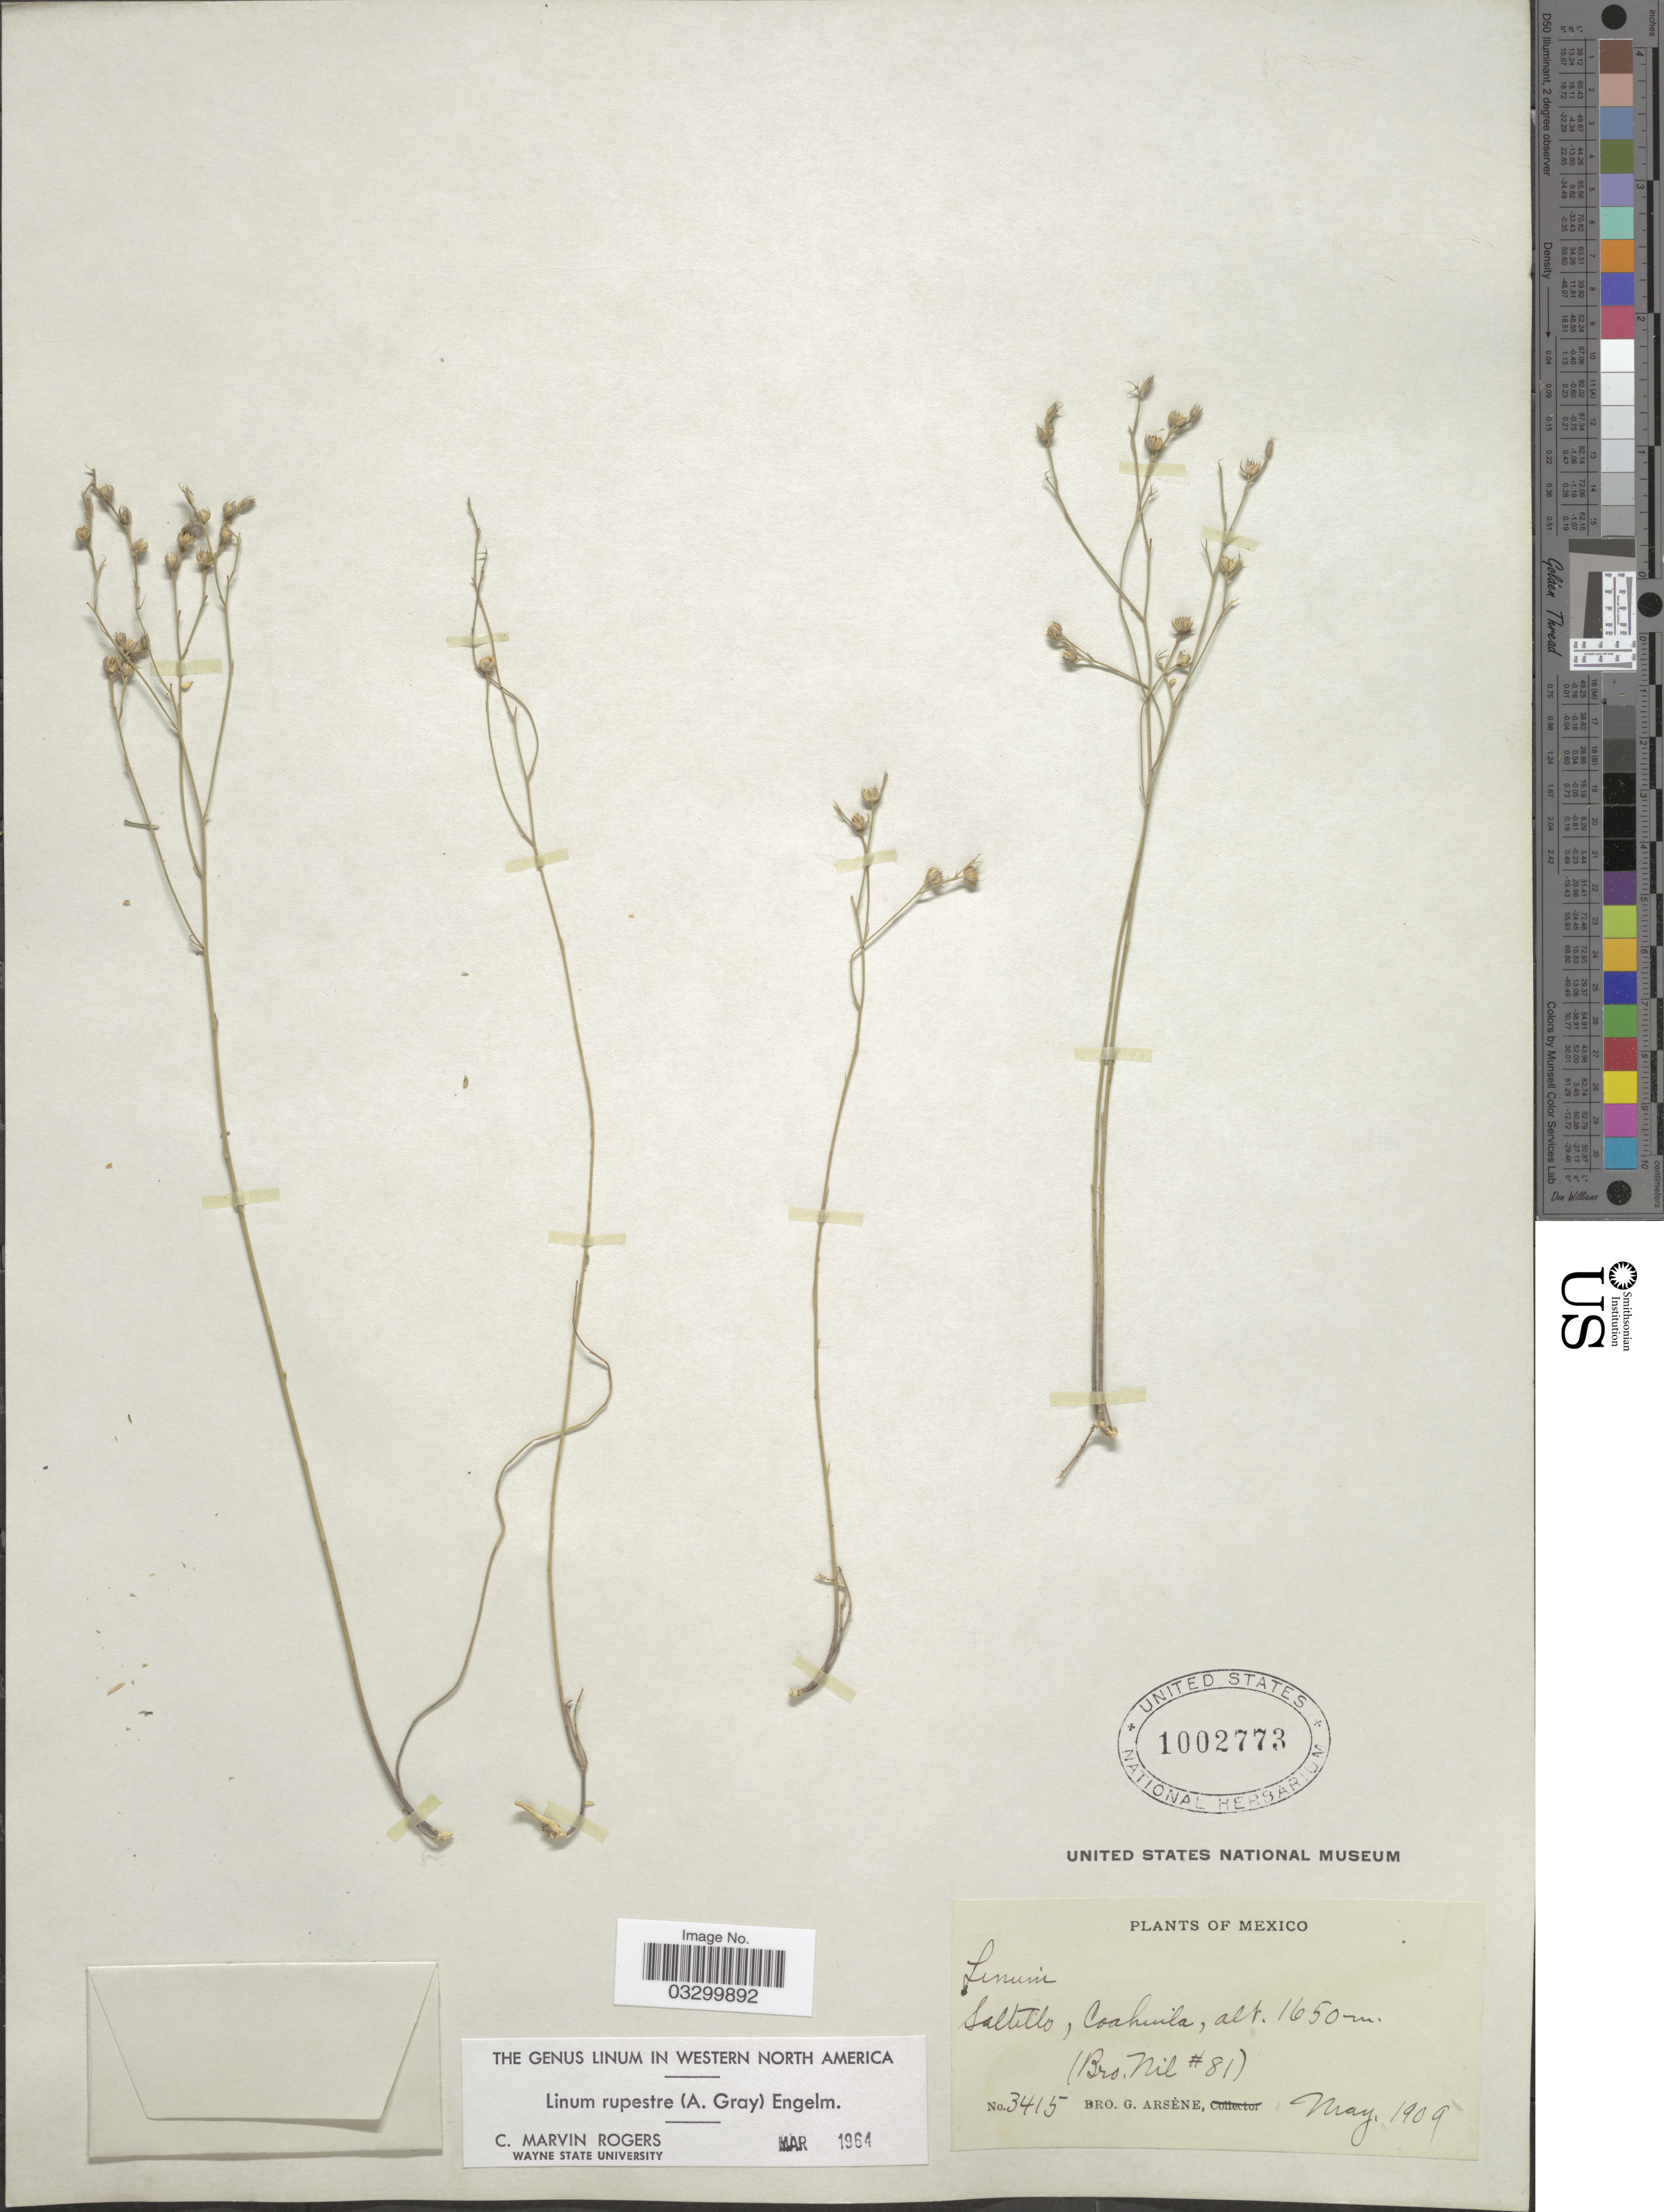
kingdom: Plantae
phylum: Tracheophyta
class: Magnoliopsida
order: Malpighiales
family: Linaceae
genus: Linum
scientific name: Linum rupestre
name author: Engelm.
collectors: Bro. G. Arsène & Bro. Nil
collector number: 81/3415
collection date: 1909-05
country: Mexico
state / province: Coahuila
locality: Saltillo.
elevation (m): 1650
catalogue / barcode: US 1002773